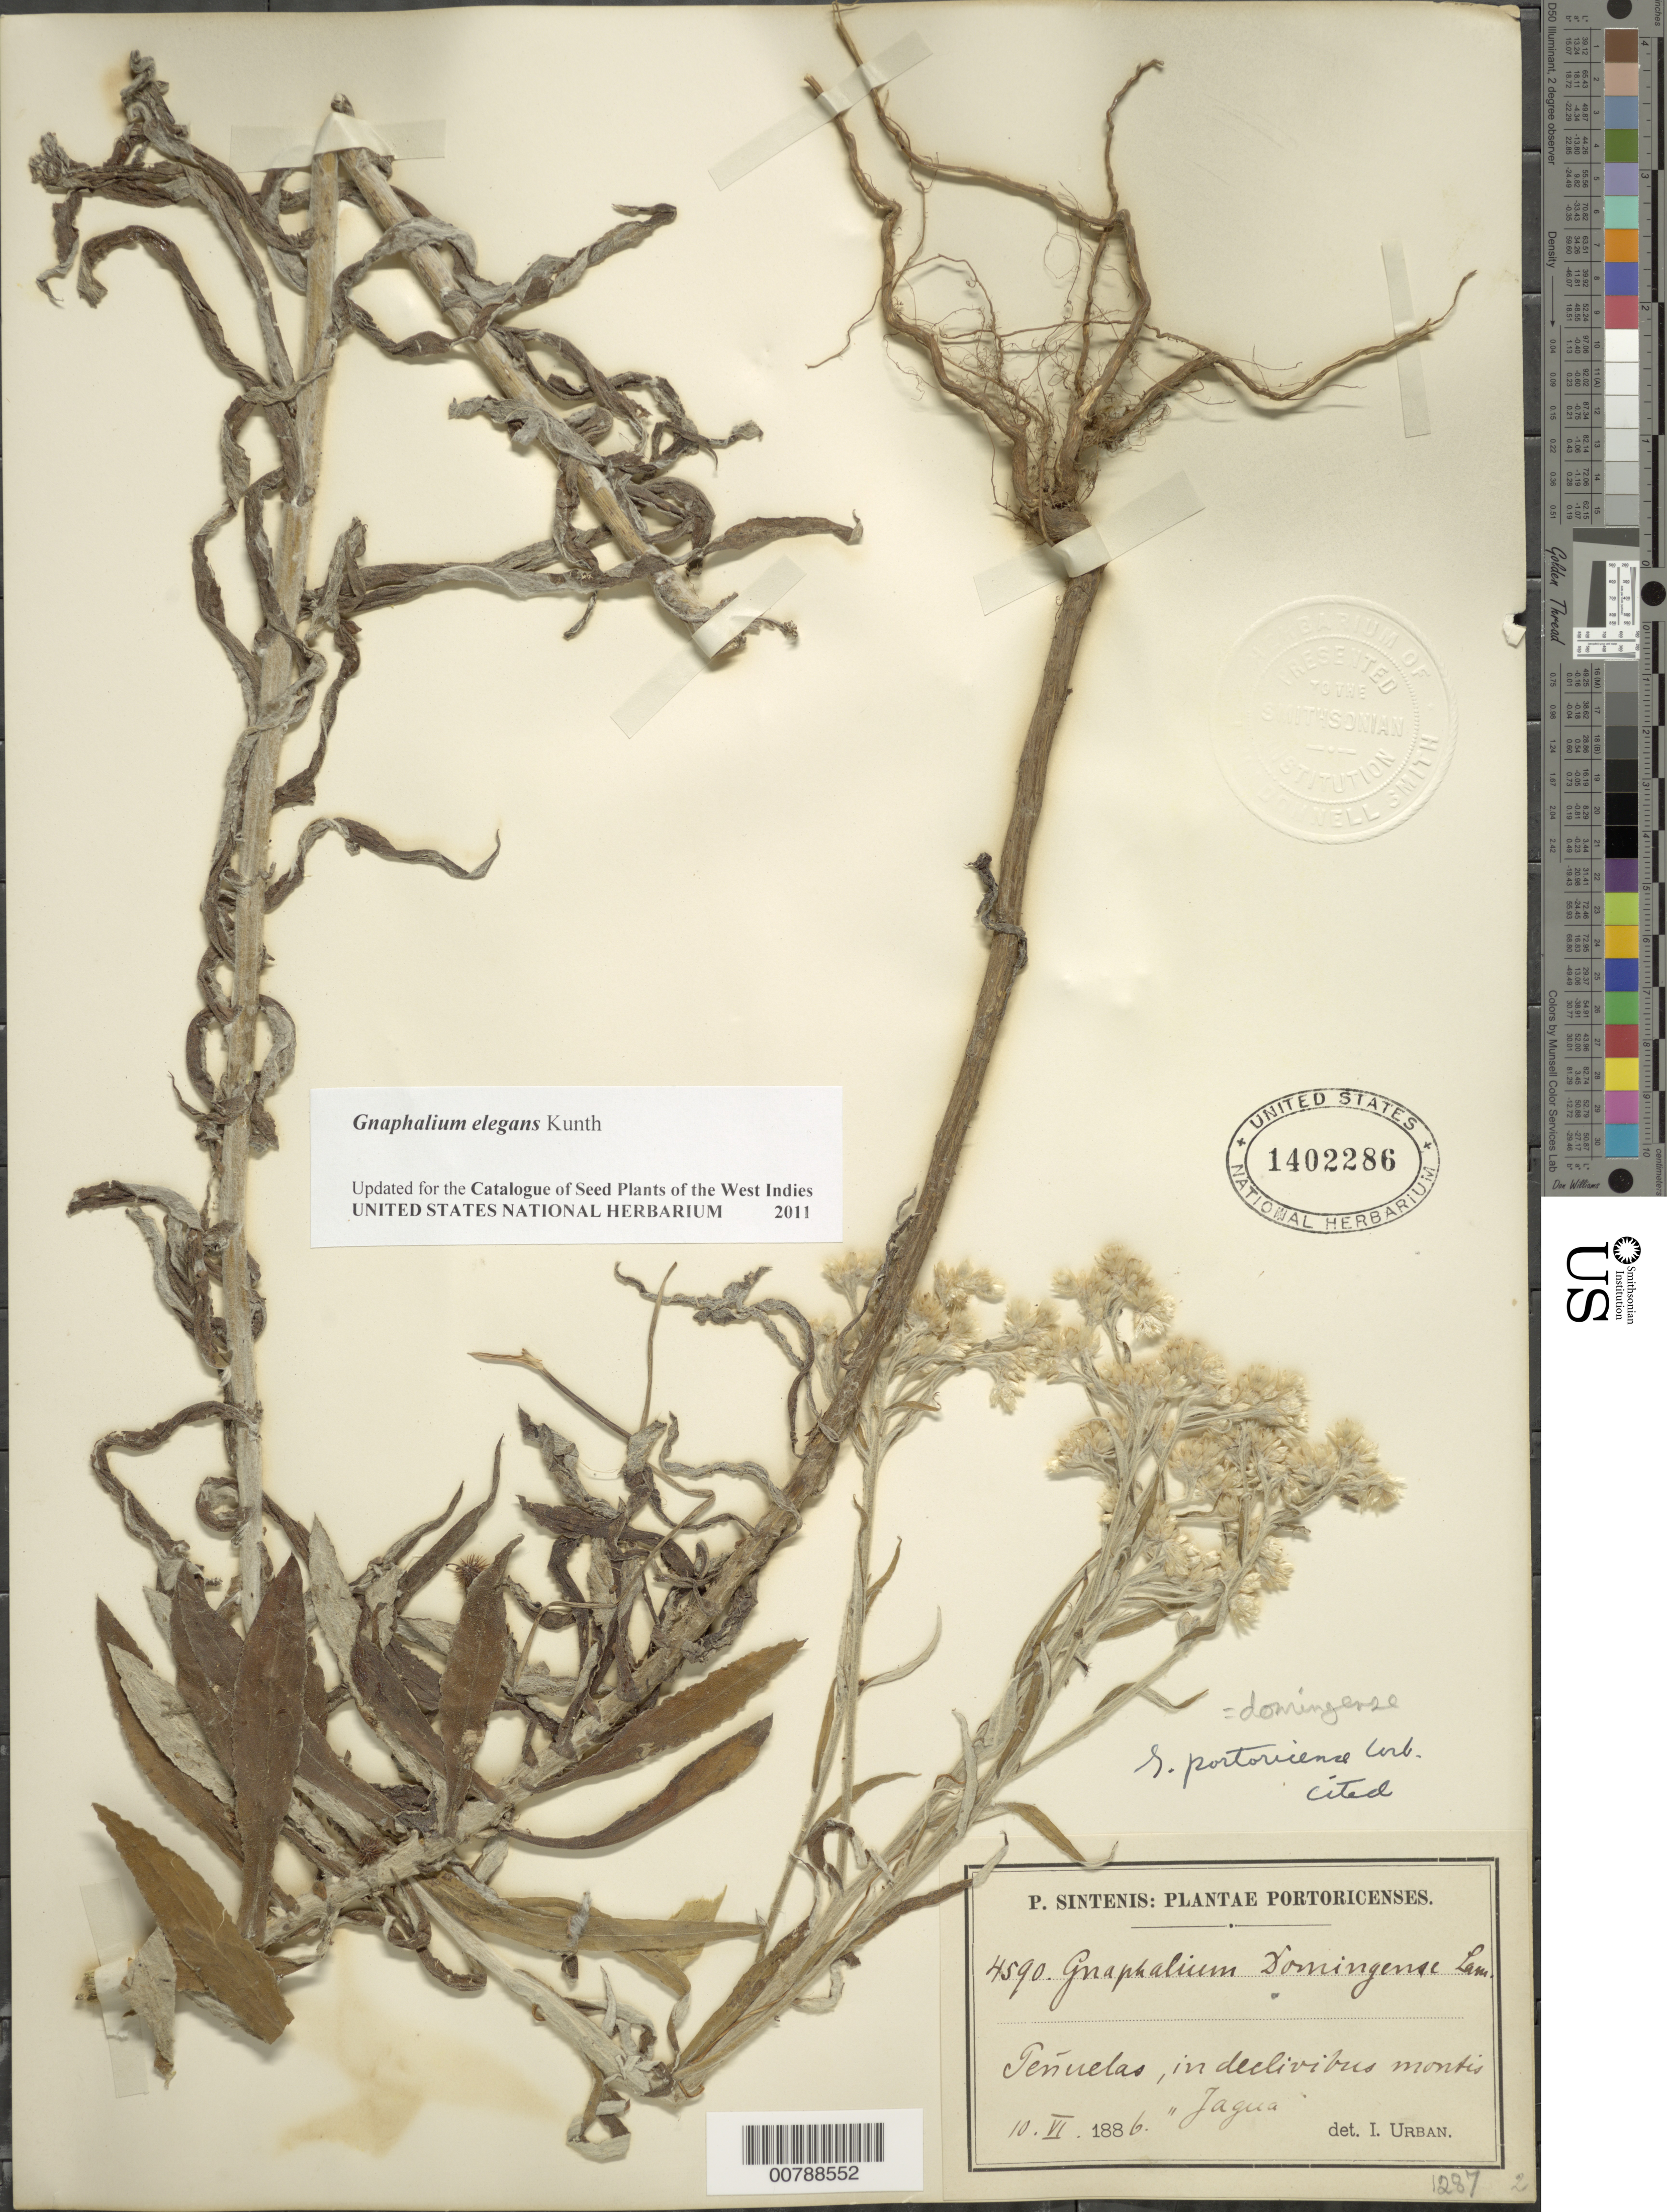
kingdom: Plantae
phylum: Tracheophyta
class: Magnoliopsida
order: Asterales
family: Asteraceae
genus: Pseudognaphalium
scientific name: Pseudognaphalium elegans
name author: (Kunth) Kartesz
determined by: Nesom, Guy L.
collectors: P. Sintenis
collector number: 4590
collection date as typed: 10 Jun 1886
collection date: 1886-06-10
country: Puerto Rico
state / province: Peñuelas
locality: Peñuelas, in declivibus montis "Jagua"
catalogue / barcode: US 1402286